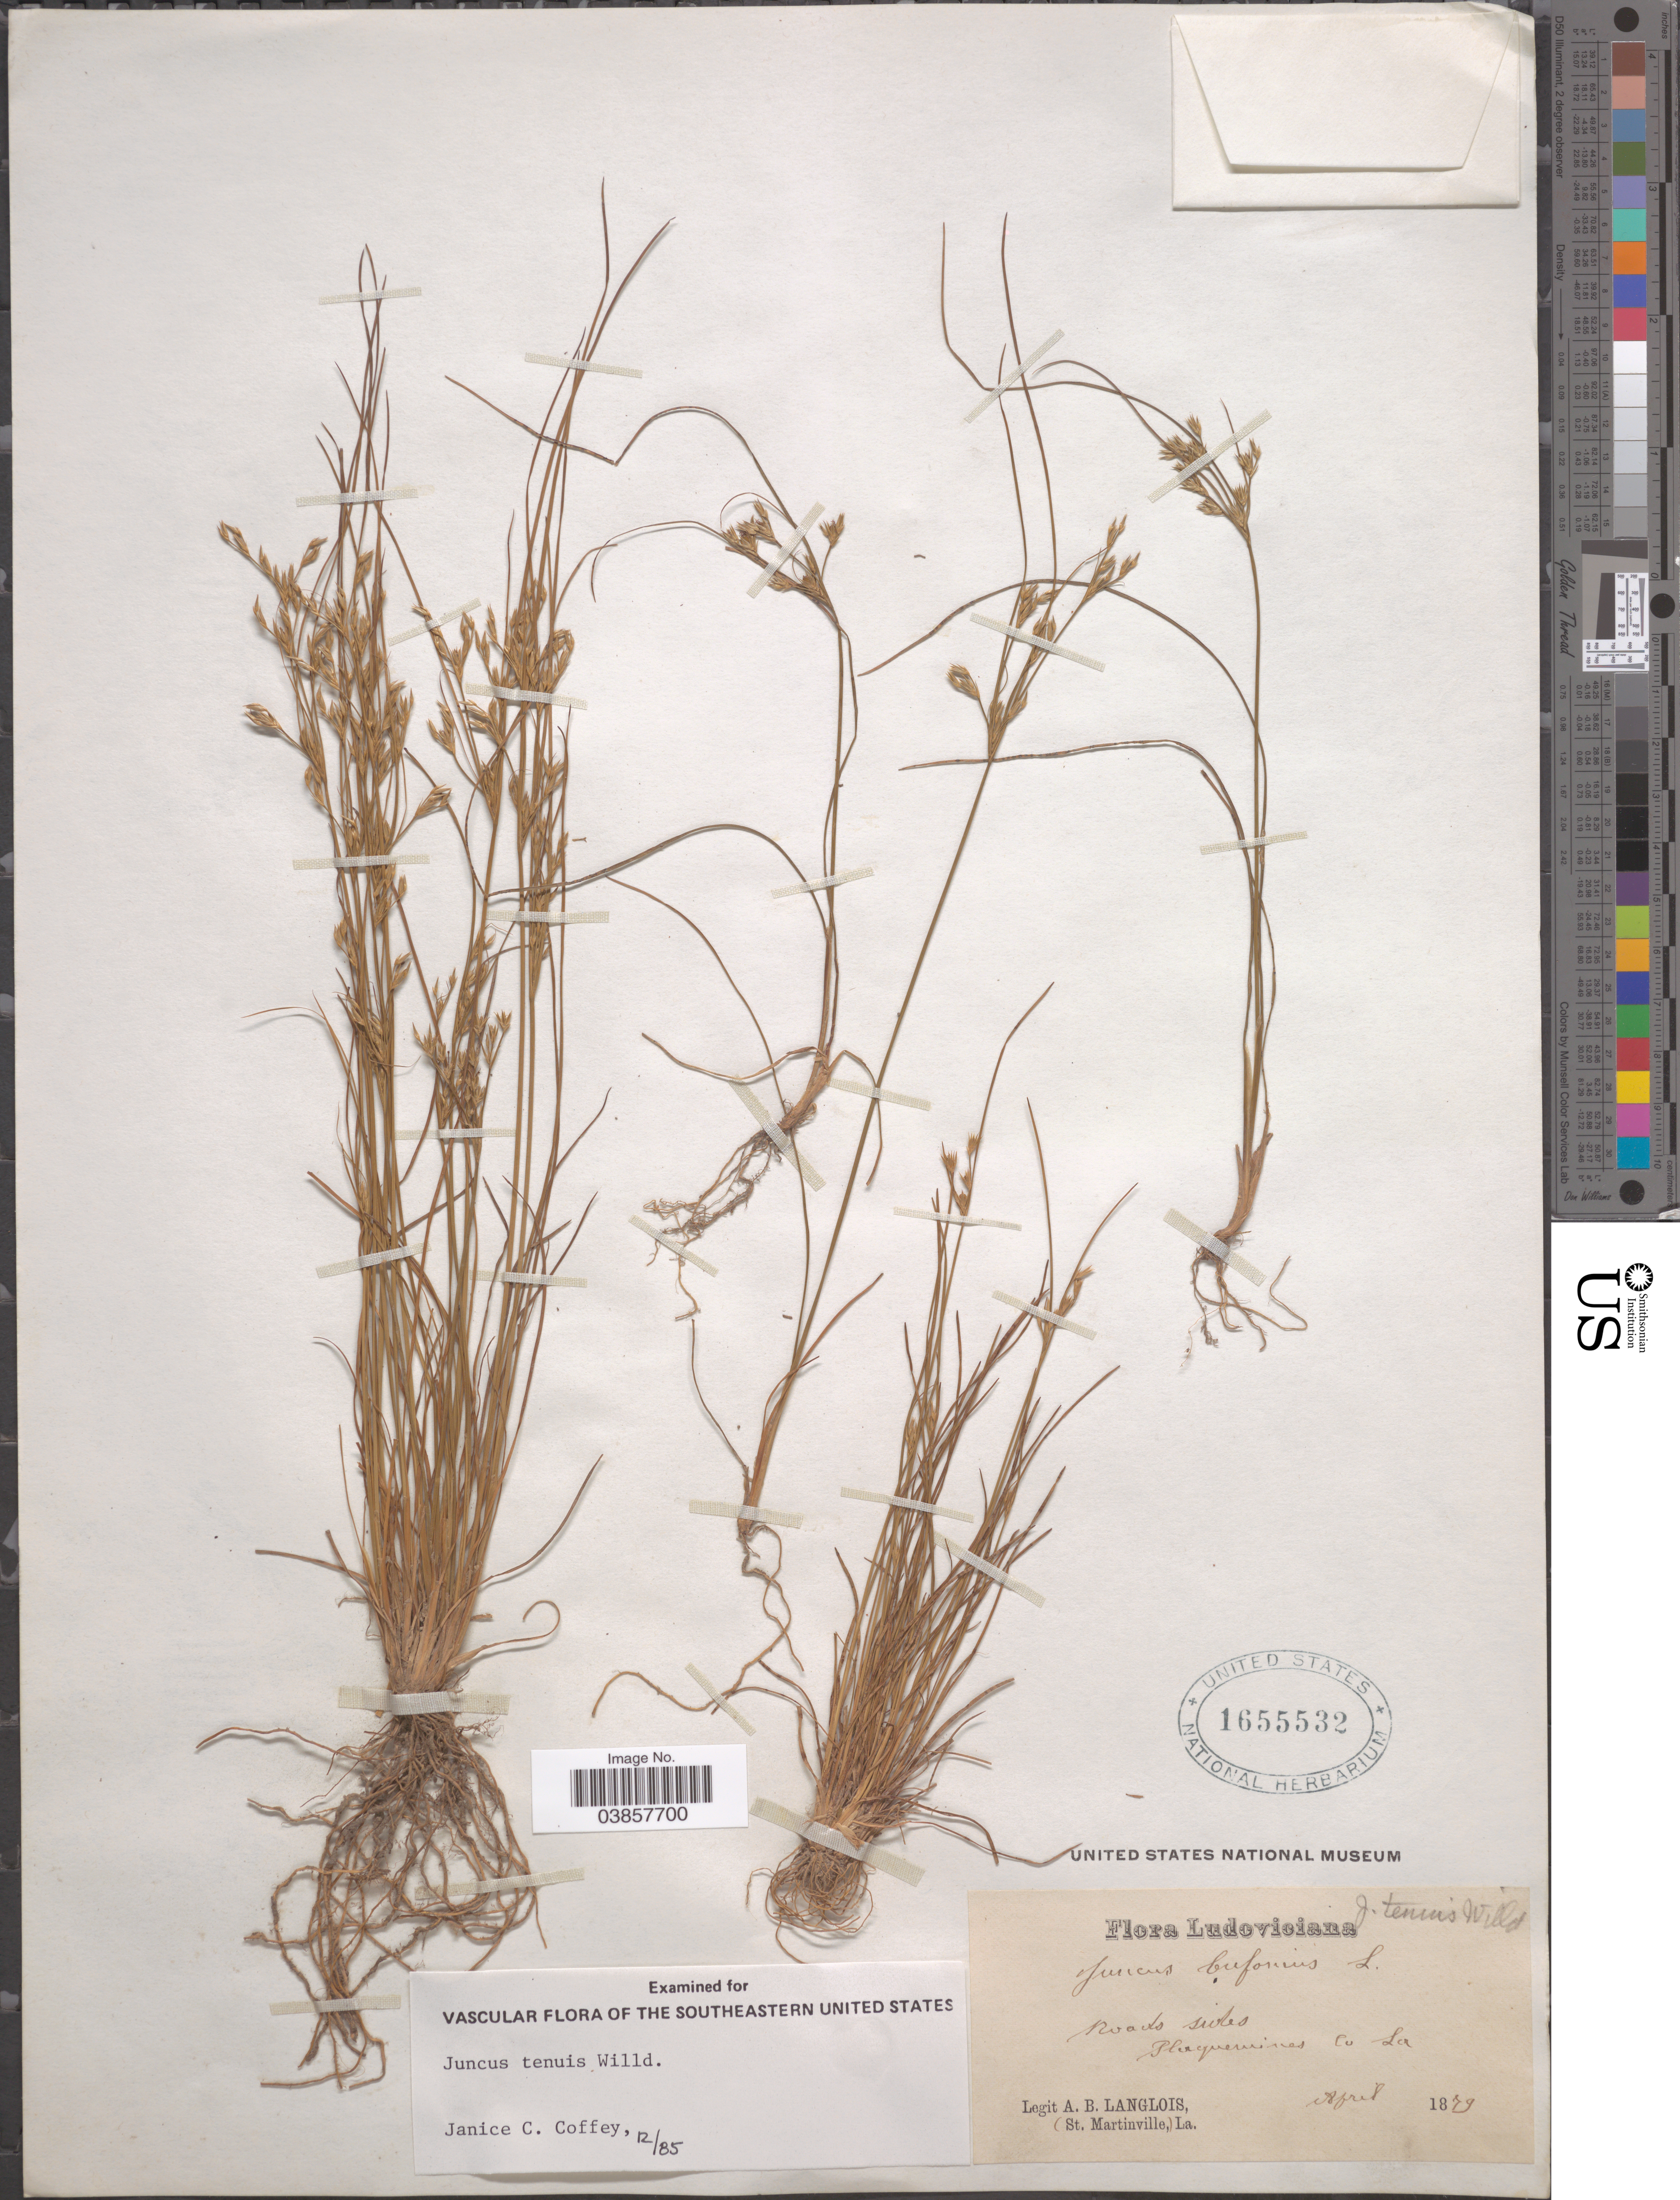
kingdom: Plantae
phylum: Tracheophyta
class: Liliopsida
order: Poales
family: Juncaceae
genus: Juncus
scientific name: Juncus tenuis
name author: Willd.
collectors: A. Langlois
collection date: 1879-04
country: United States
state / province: Louisiana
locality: Ludoviciana. roads sides Plaquemines Co La.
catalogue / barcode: US 1655532